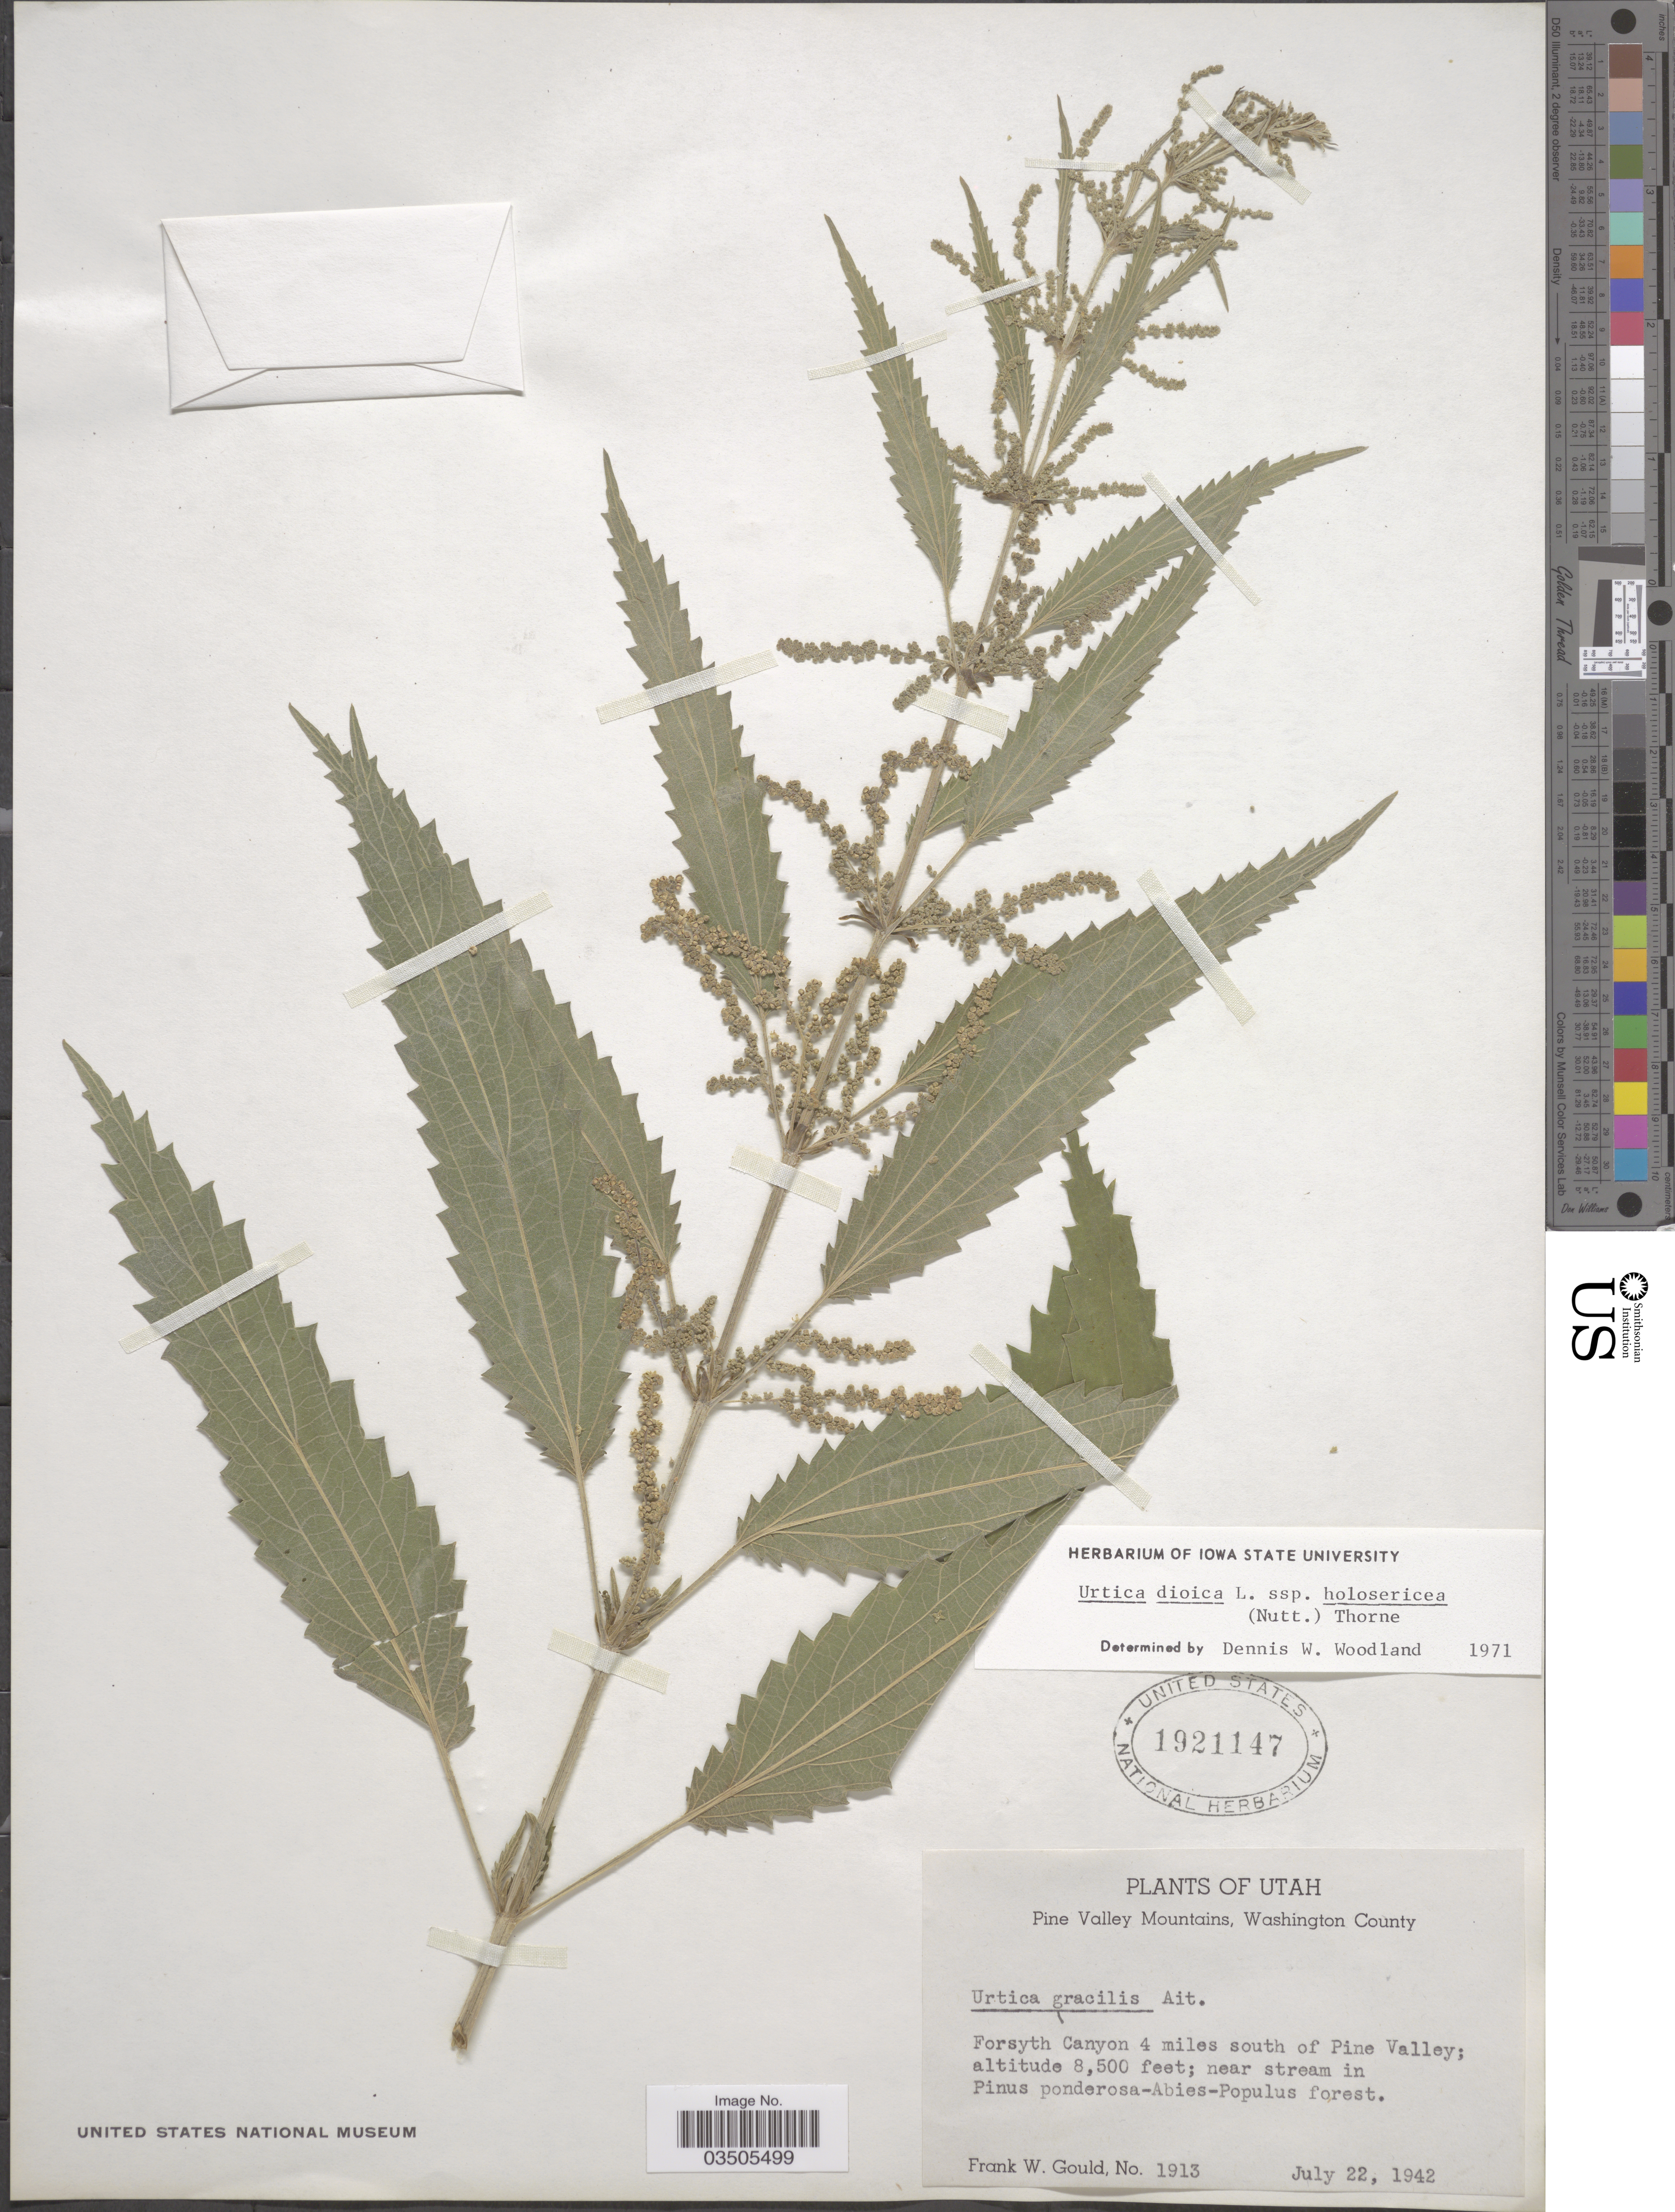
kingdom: Plantae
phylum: Tracheophyta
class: Magnoliopsida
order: Rosales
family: Urticaceae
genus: Urtica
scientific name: Urtica dioica subsp. holosericea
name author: (Nutt.) Thorne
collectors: F. W. Gould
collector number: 1913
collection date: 1942-07-22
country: United States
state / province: Utah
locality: Pine Valley Mountains, Washington County. Forsyth Canyon 4 miles south of Pine Valley.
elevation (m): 2591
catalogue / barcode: US 1921147